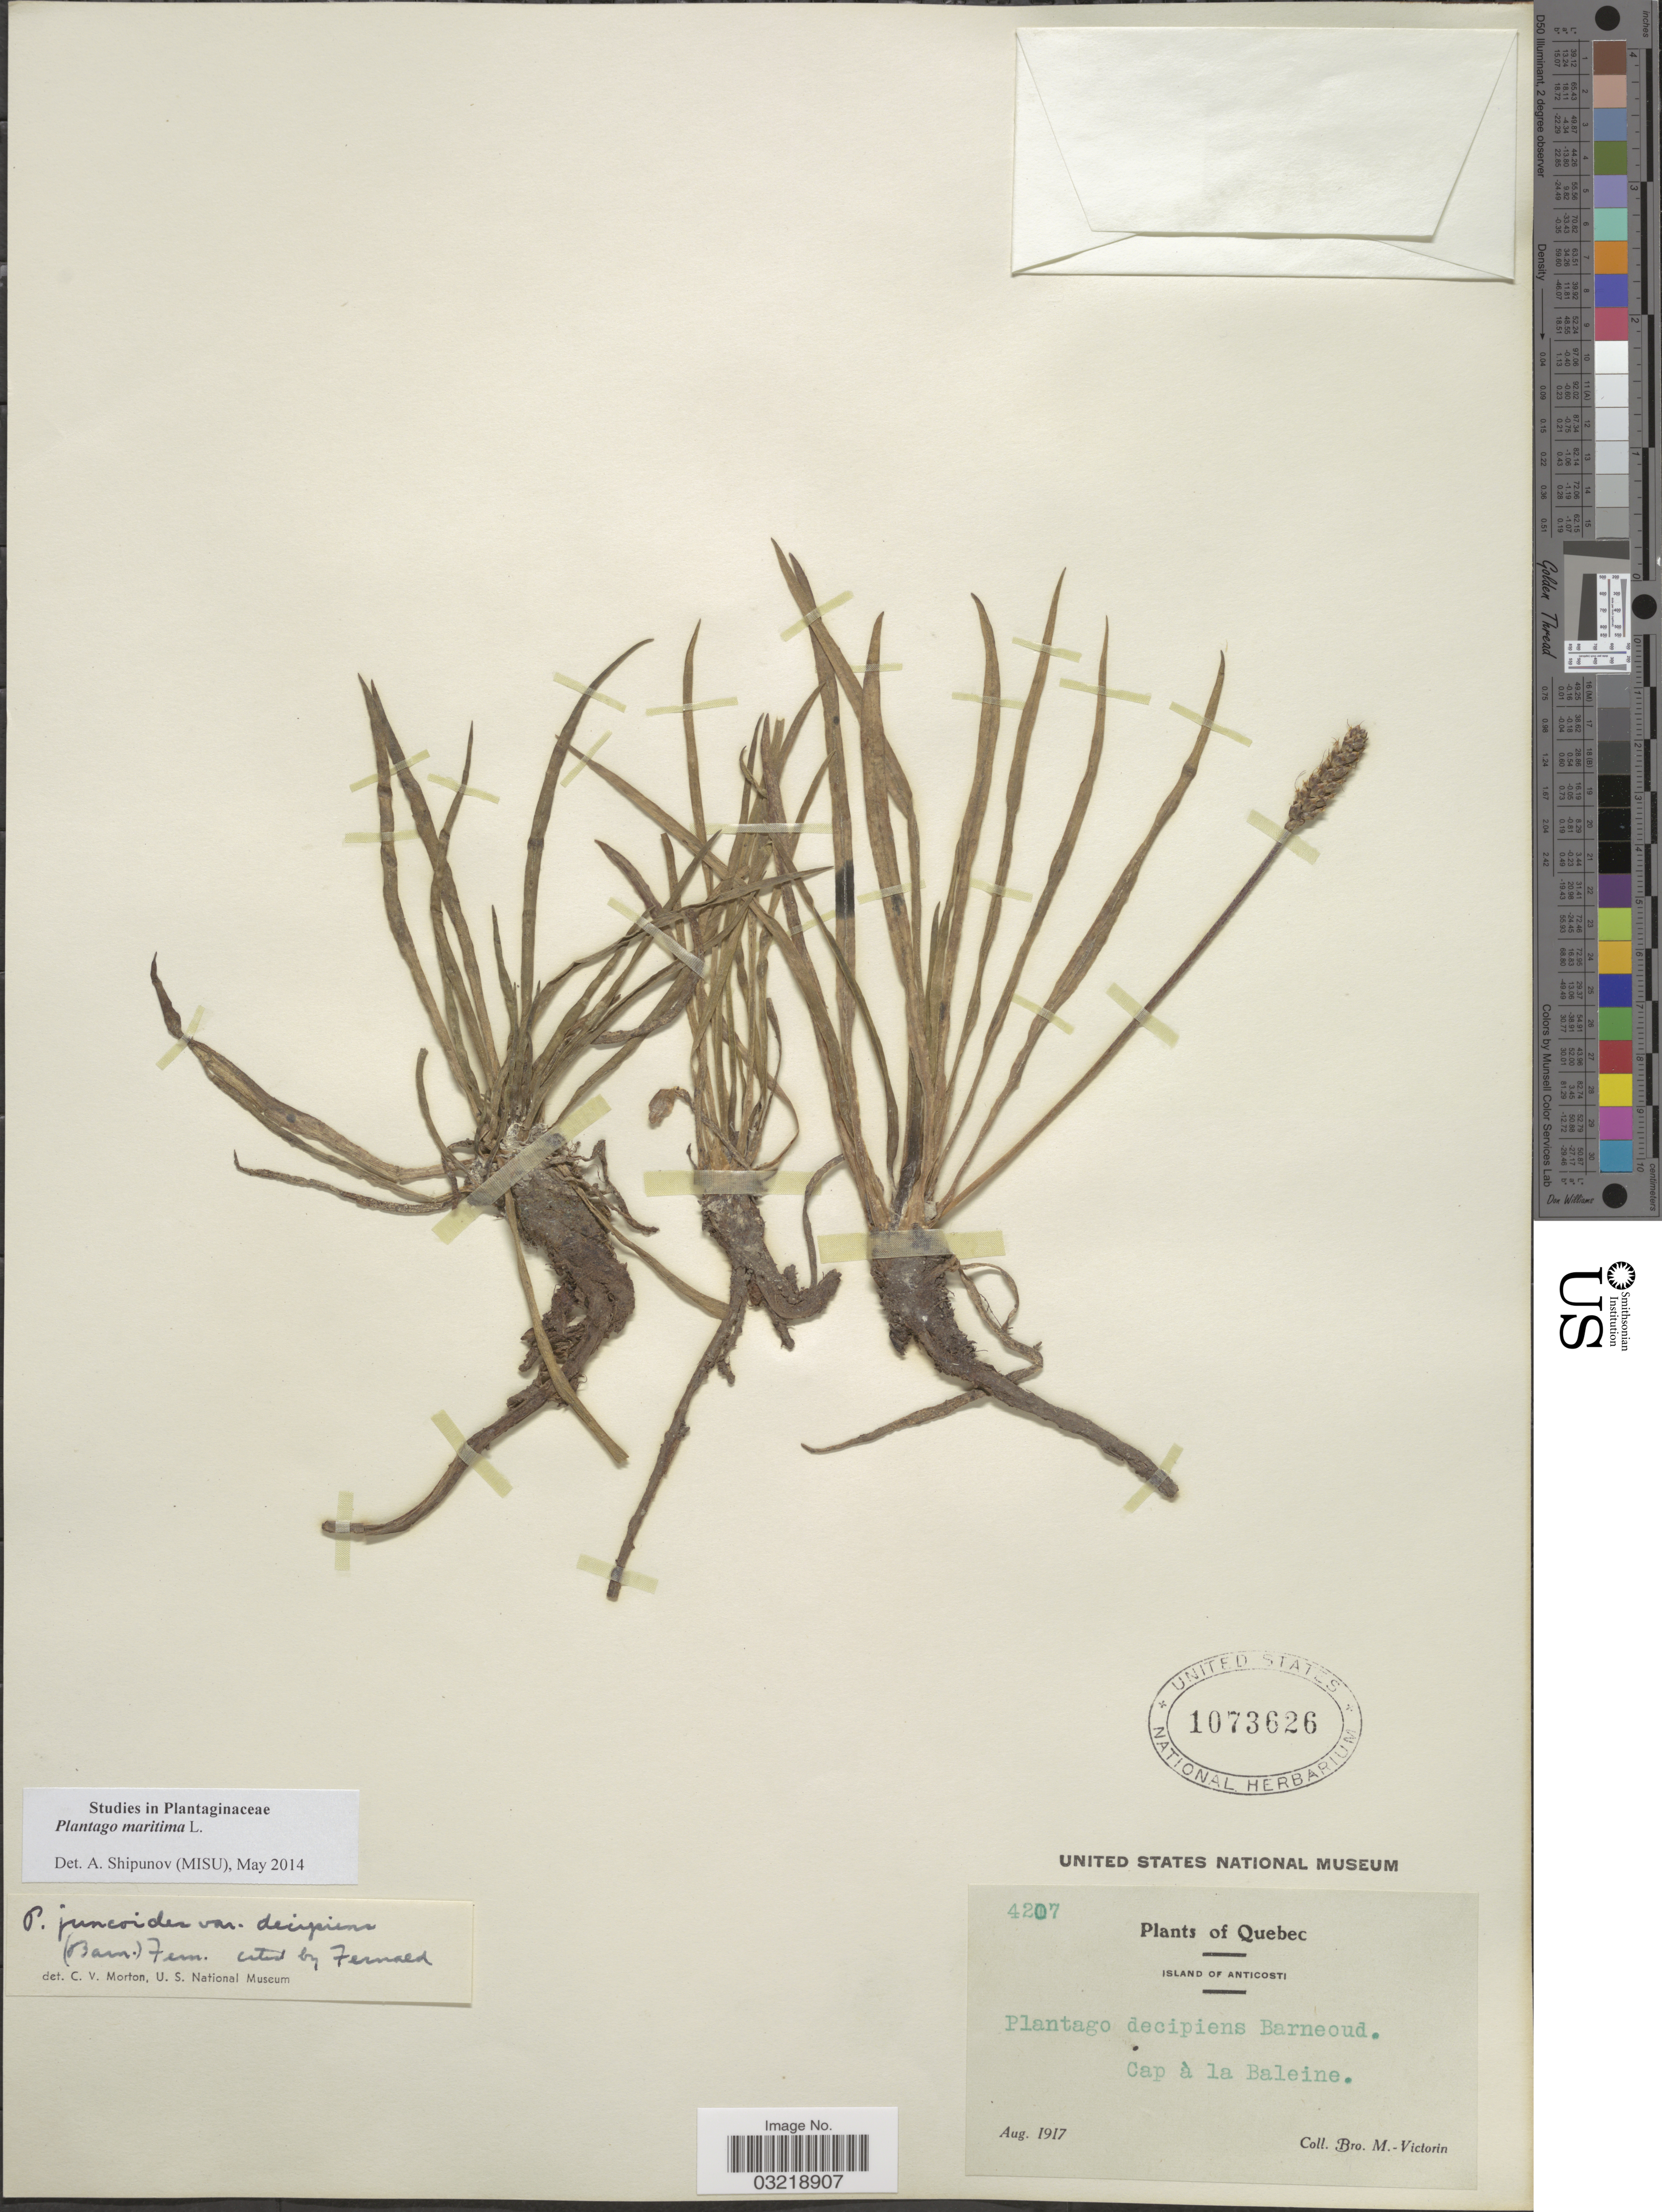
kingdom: Plantae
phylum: Tracheophyta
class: Magnoliopsida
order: Lamiales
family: Plantaginaceae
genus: Plantago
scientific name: Plantago maritima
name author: L.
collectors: Fr. Marie-Victorin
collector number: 4207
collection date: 1917-08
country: Canada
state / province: Quebec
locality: Island of Anticosti. Cap à la Baleine.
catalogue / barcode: US 1073626